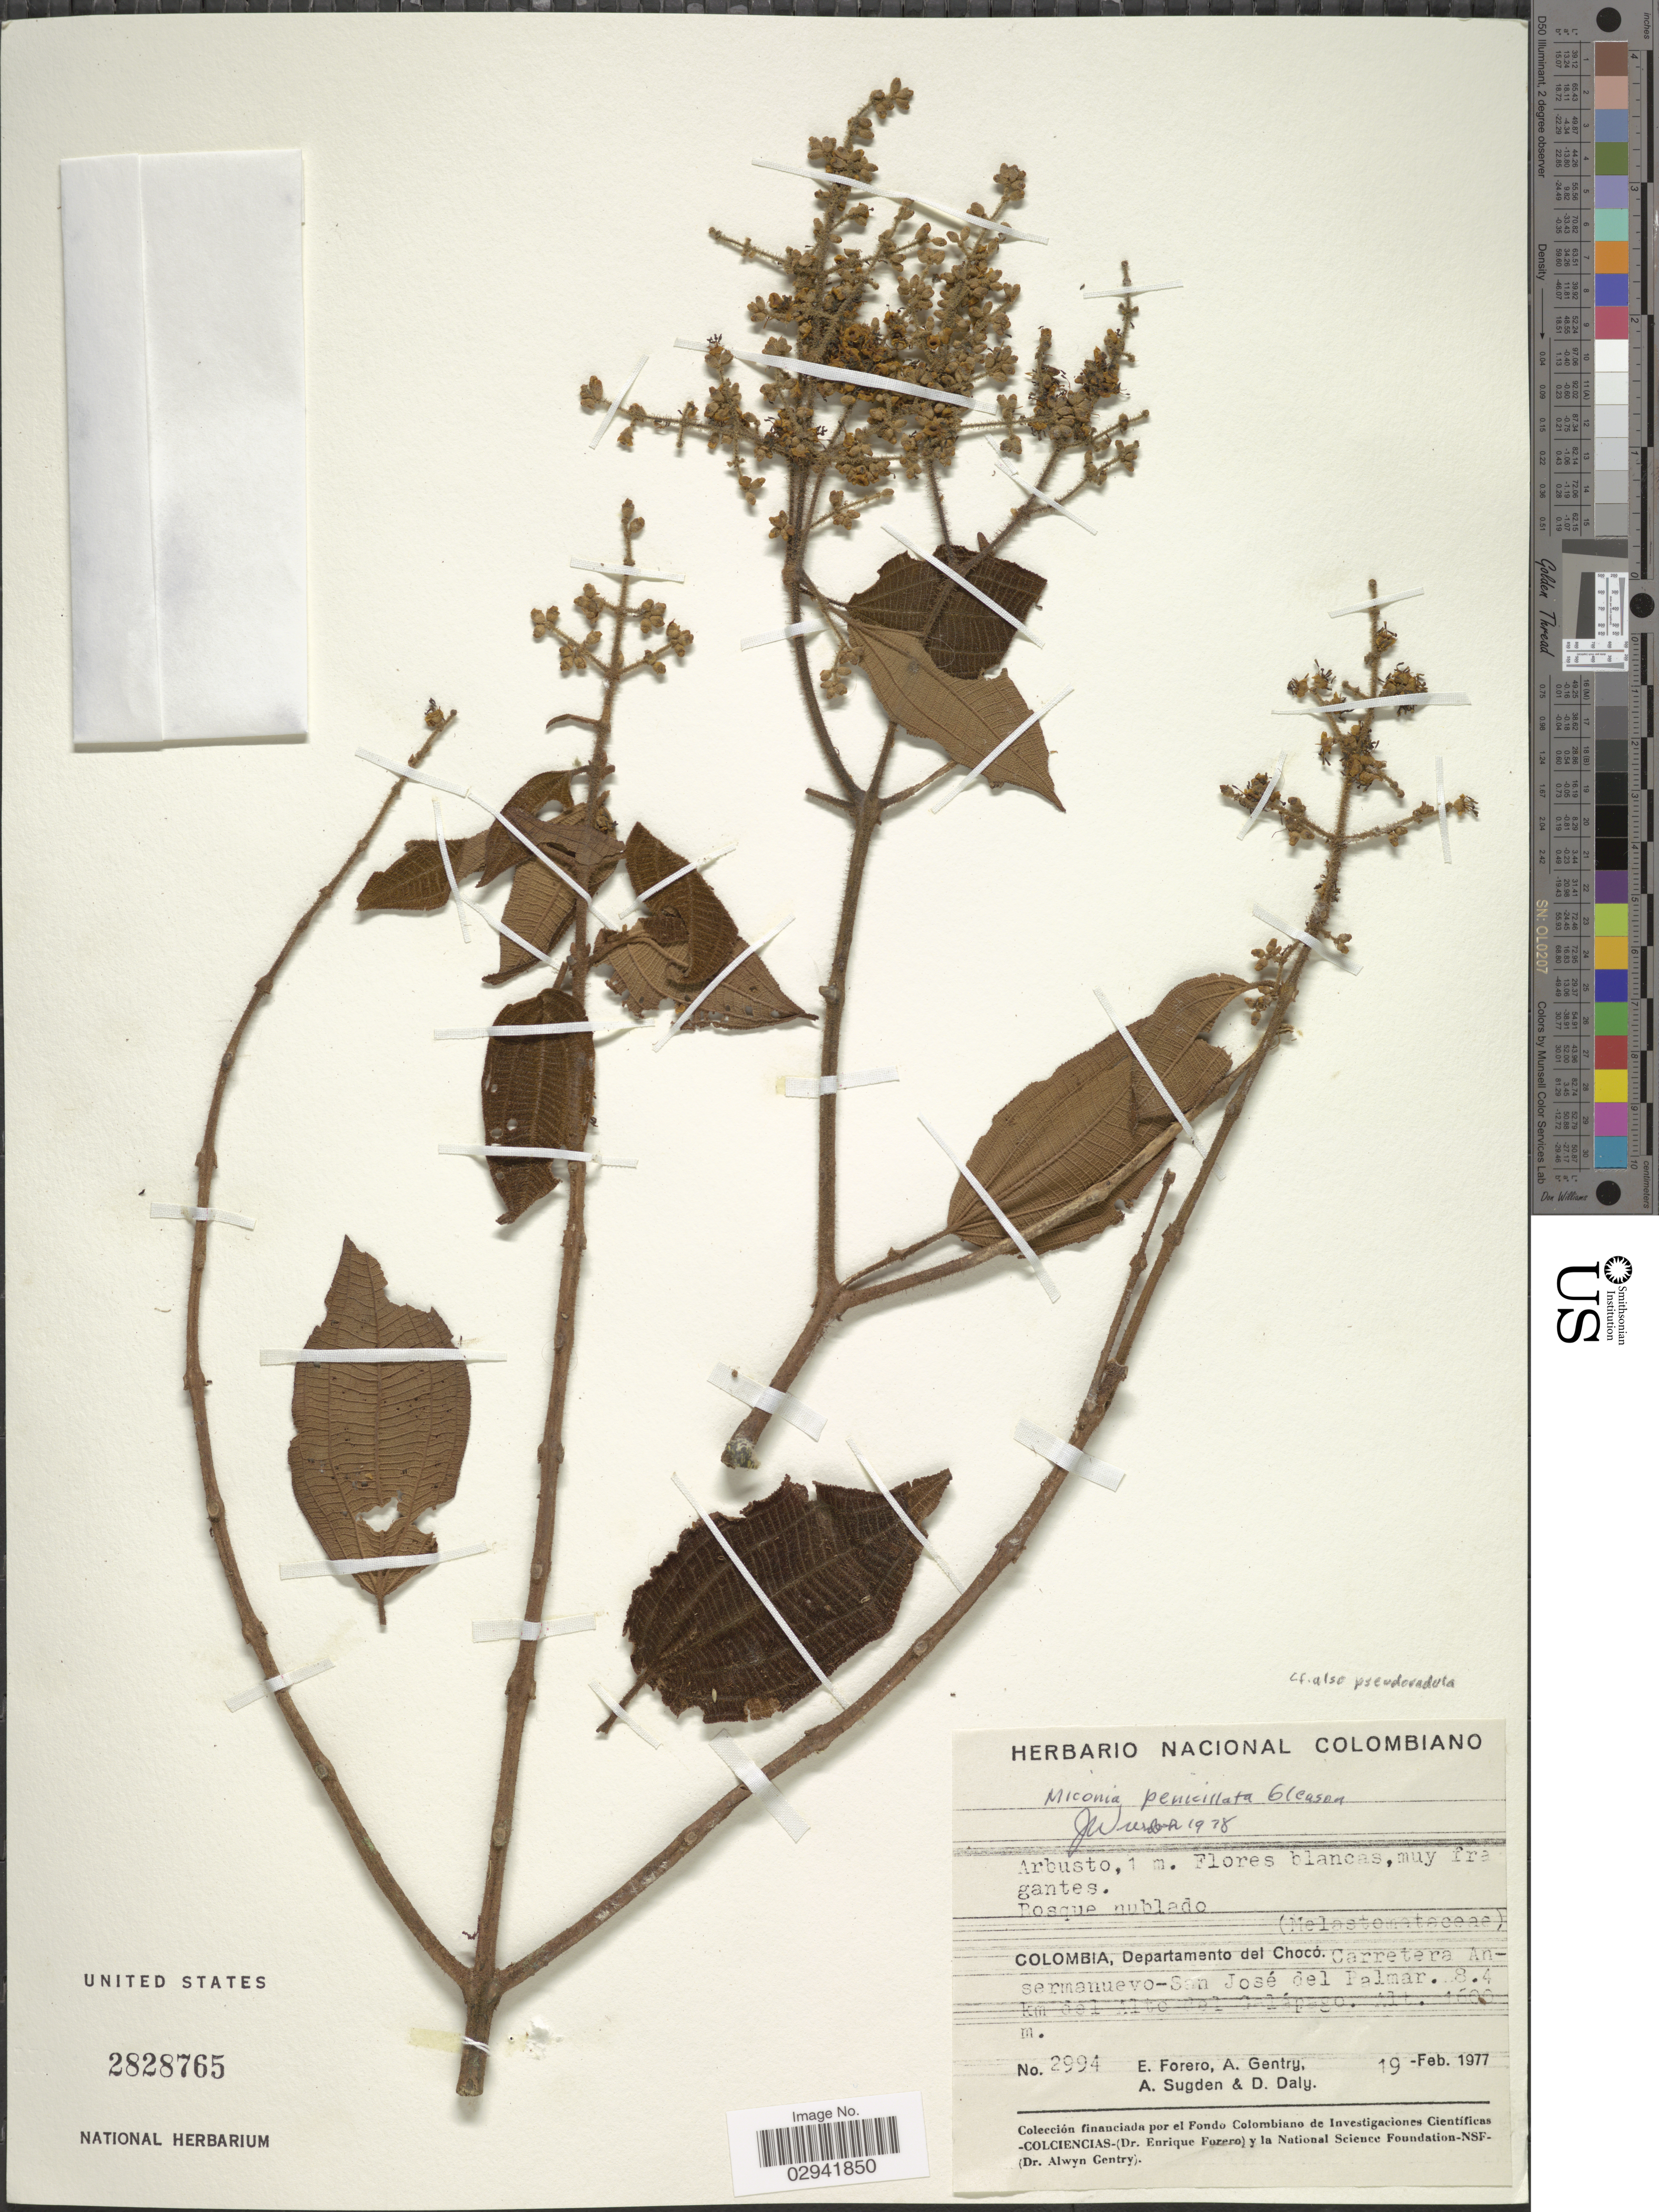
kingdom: Plantae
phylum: Tracheophyta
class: Magnoliopsida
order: Myrtales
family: Melastomataceae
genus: Miconia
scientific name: Miconia penicillata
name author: Gleason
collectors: E. Forero, A. H. Gentry, A. Sugden & D. C. Daly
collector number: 2994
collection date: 1977-02-19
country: Colombia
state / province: Chocó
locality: Departamento del Chocó. Carretera Ansermanuevo-San José del Palmar. 8.4 km del Alto del Galápago.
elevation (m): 1600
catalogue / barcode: US 2828765